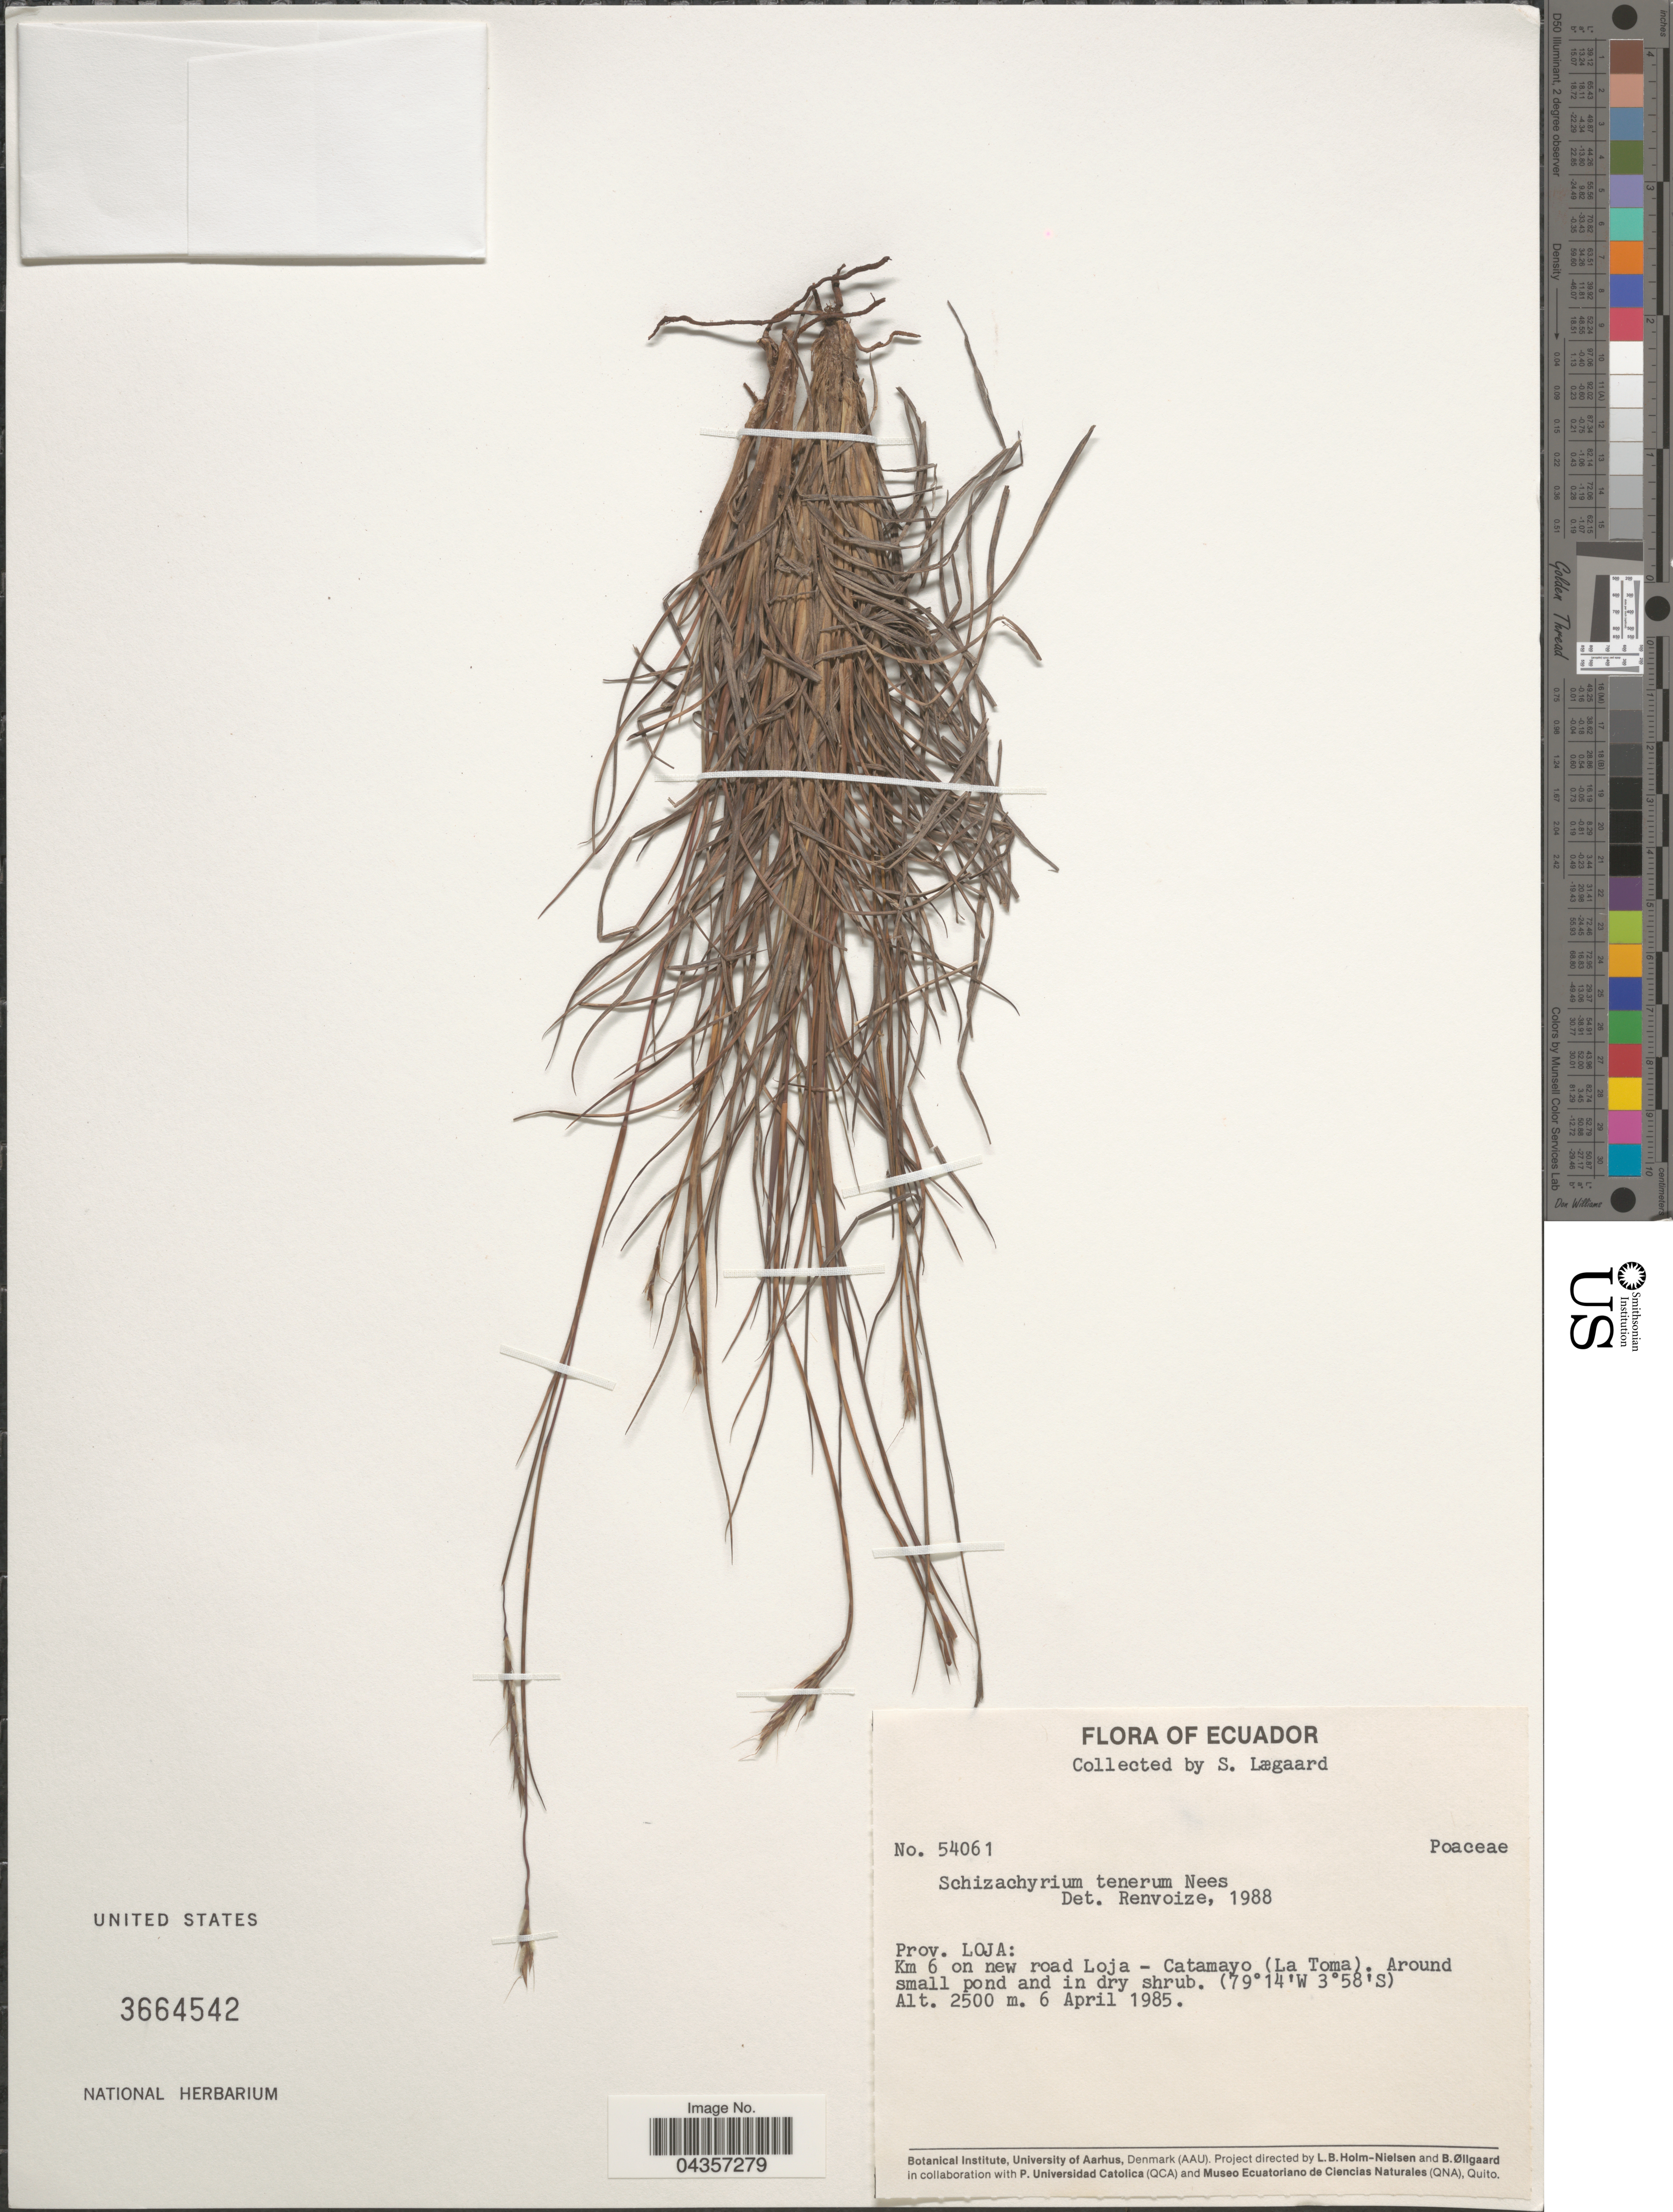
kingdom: Plantae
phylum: Tracheophyta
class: Liliopsida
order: Poales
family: Poaceae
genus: Schizachyrium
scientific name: Schizachyrium tenerum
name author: Nees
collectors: S. Lægaard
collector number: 54061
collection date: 1985-04-06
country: Ecuador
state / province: Loja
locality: Km 6 on new road Loja - Catamayo (La Toma).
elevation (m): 2500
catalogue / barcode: US 3664542